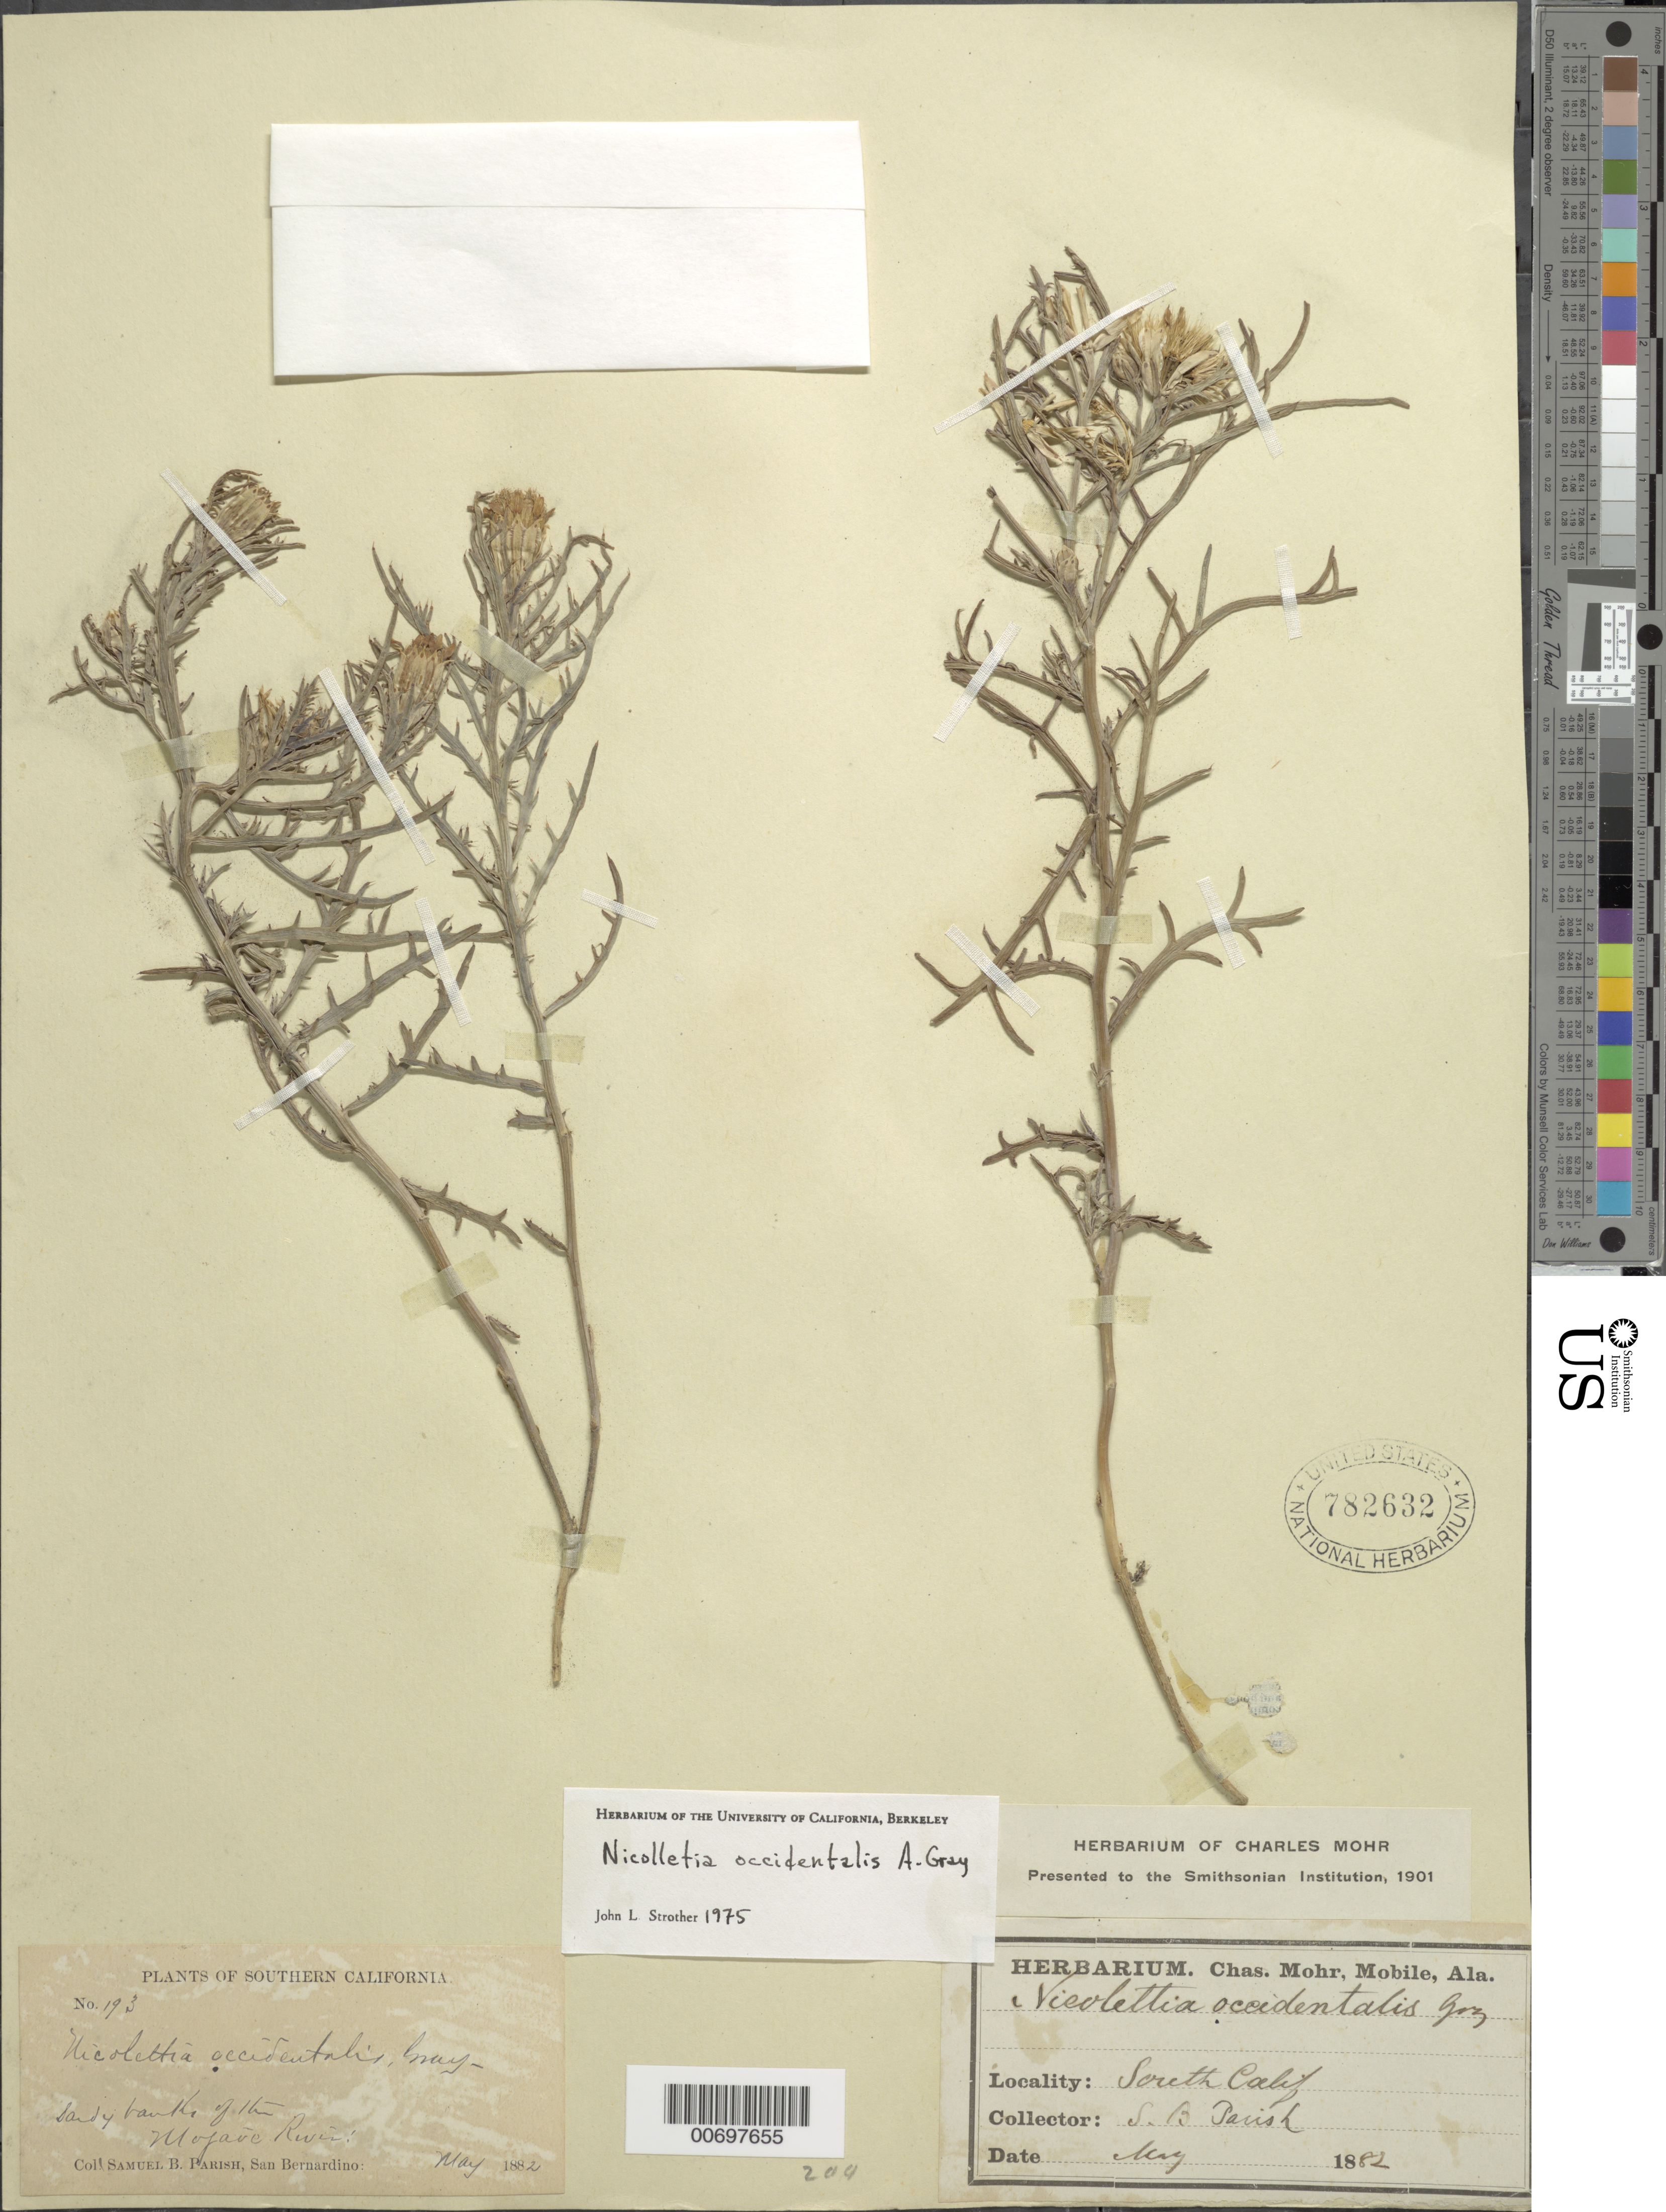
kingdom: Plantae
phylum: Tracheophyta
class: Magnoliopsida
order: Asterales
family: Asteraceae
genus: Nicolletia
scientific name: Nicolletia occidentalis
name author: A. Gray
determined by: Strother, J. L., (UC), University of California Berkeley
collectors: S. B. Parish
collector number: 193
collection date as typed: May 1882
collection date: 1882-05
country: United States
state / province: California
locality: Mojave River.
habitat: Sandy banks.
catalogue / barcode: US 782632